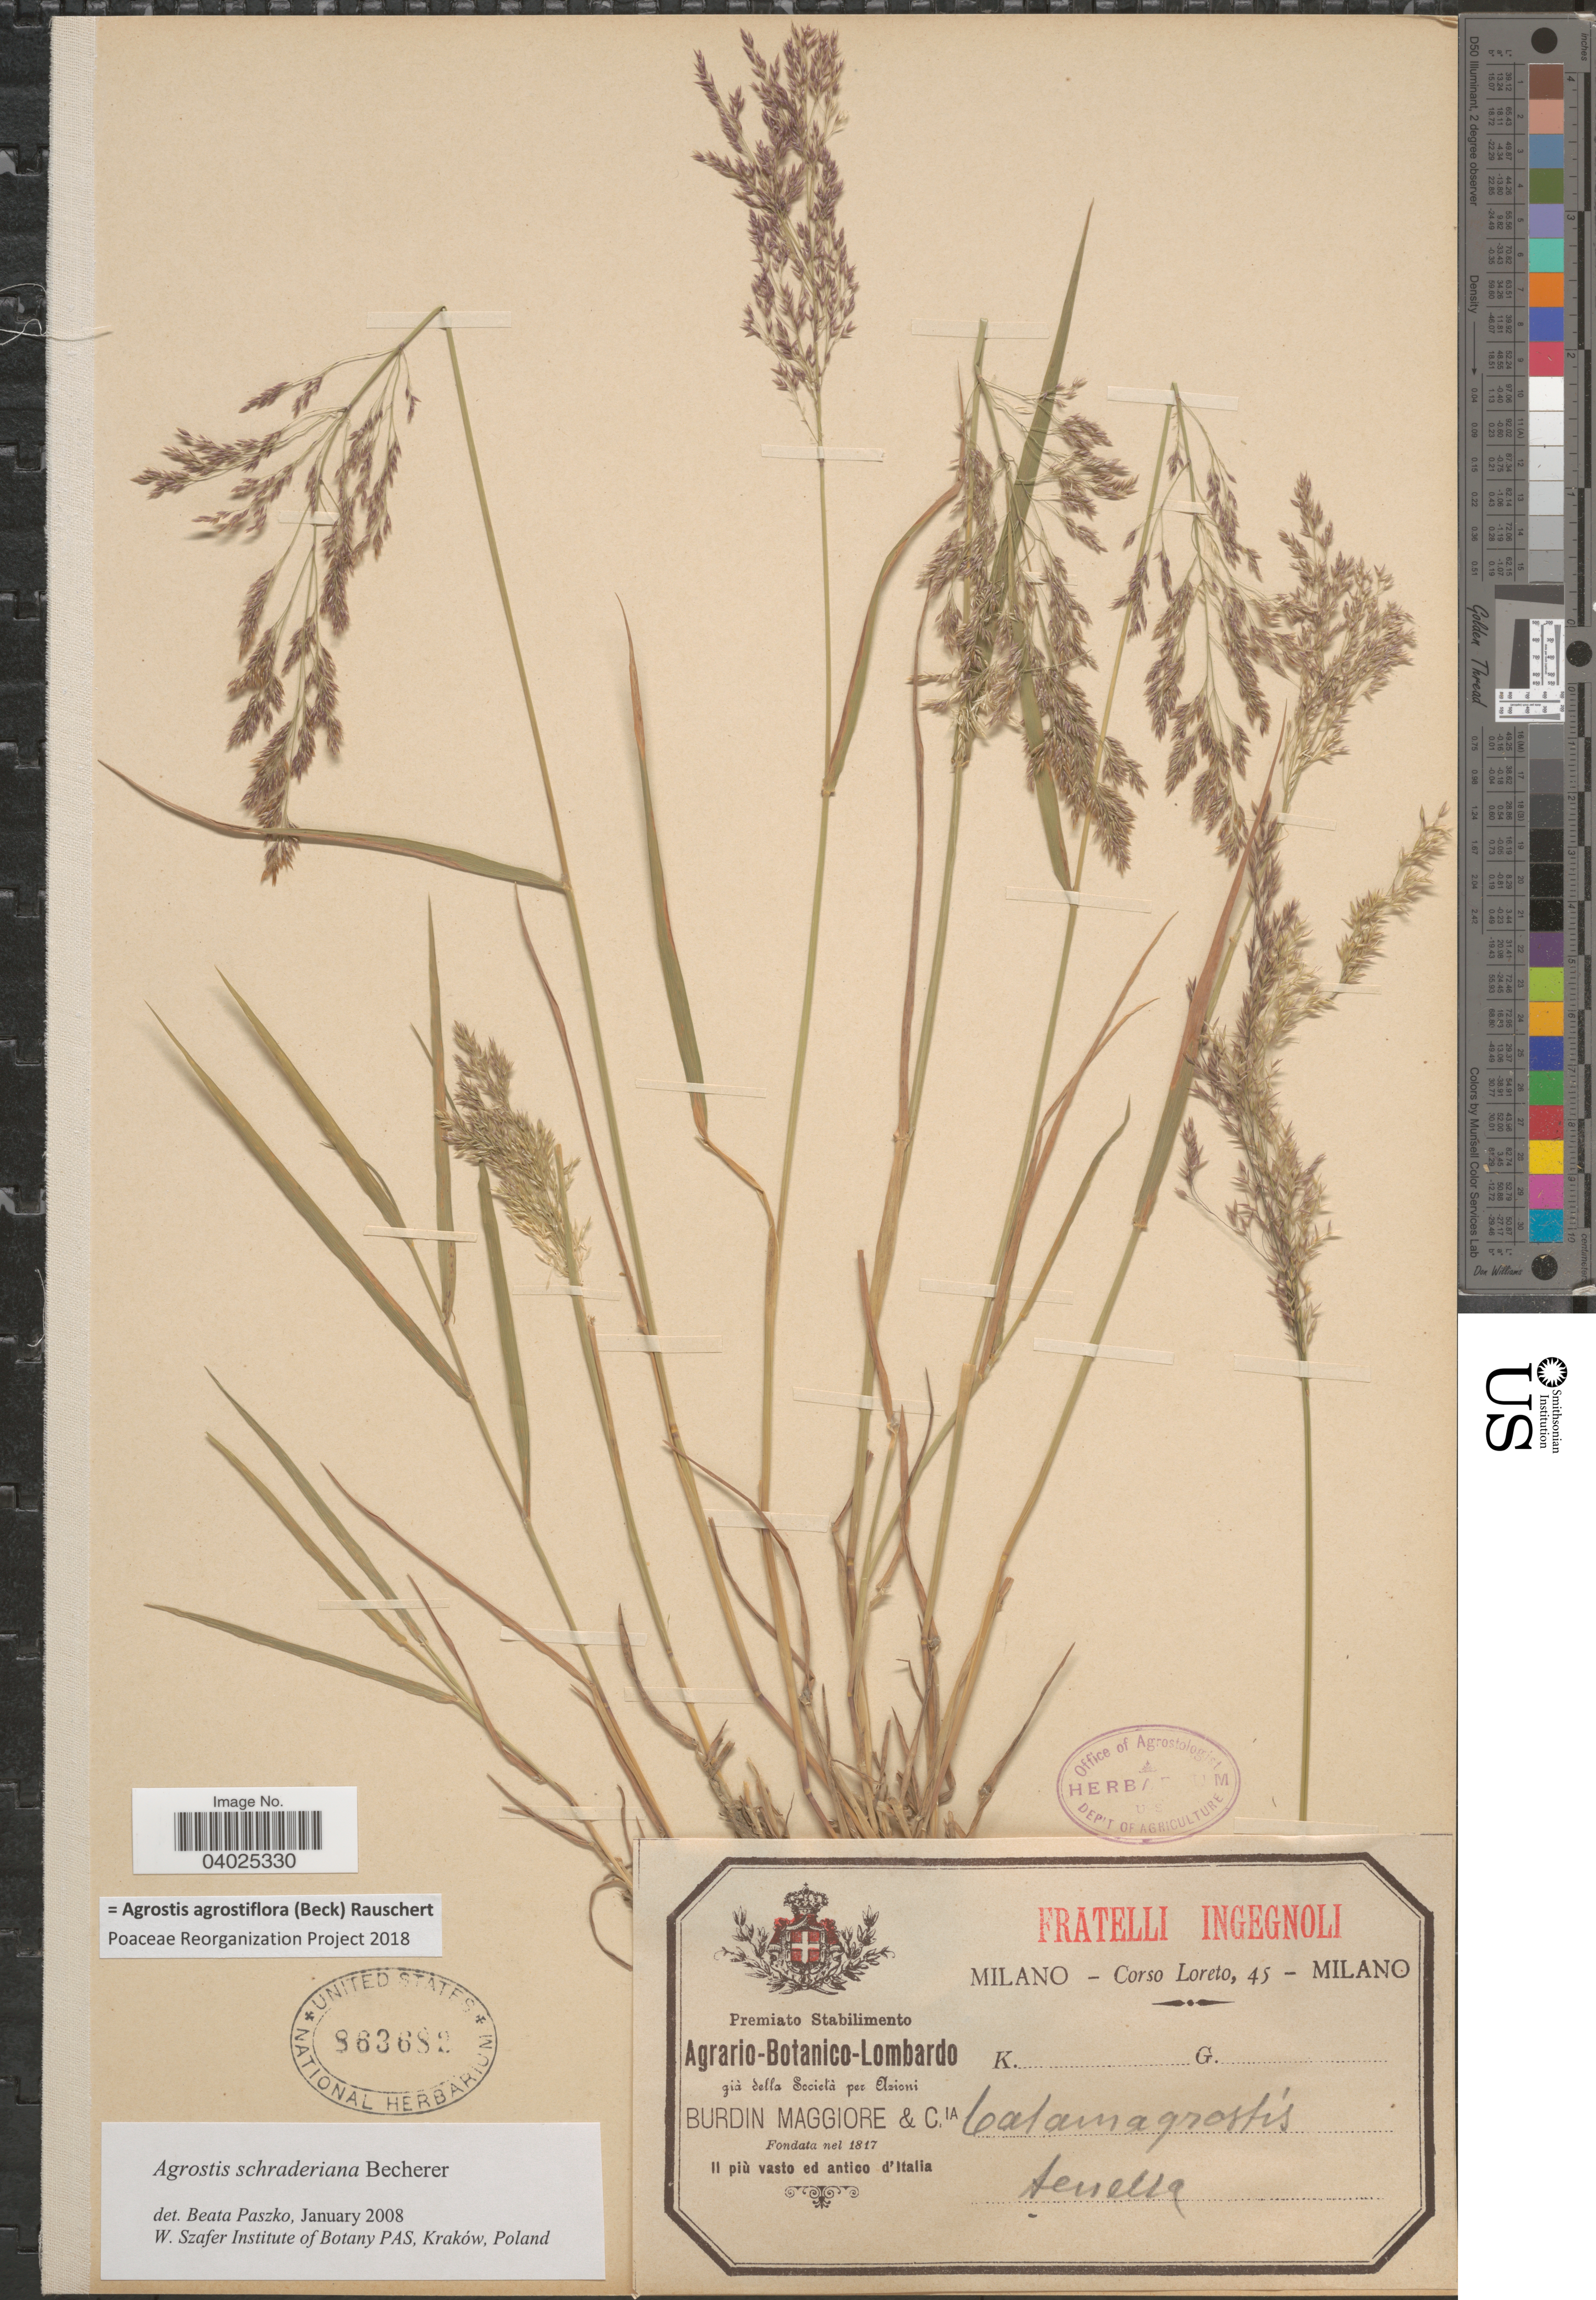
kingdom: Plantae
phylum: Tracheophyta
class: Liliopsida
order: Poales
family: Poaceae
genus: Agrostis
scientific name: Agrostis agrostiflora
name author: (Beck) Rauschert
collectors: Fratelli Ingegnoli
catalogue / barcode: US 863682